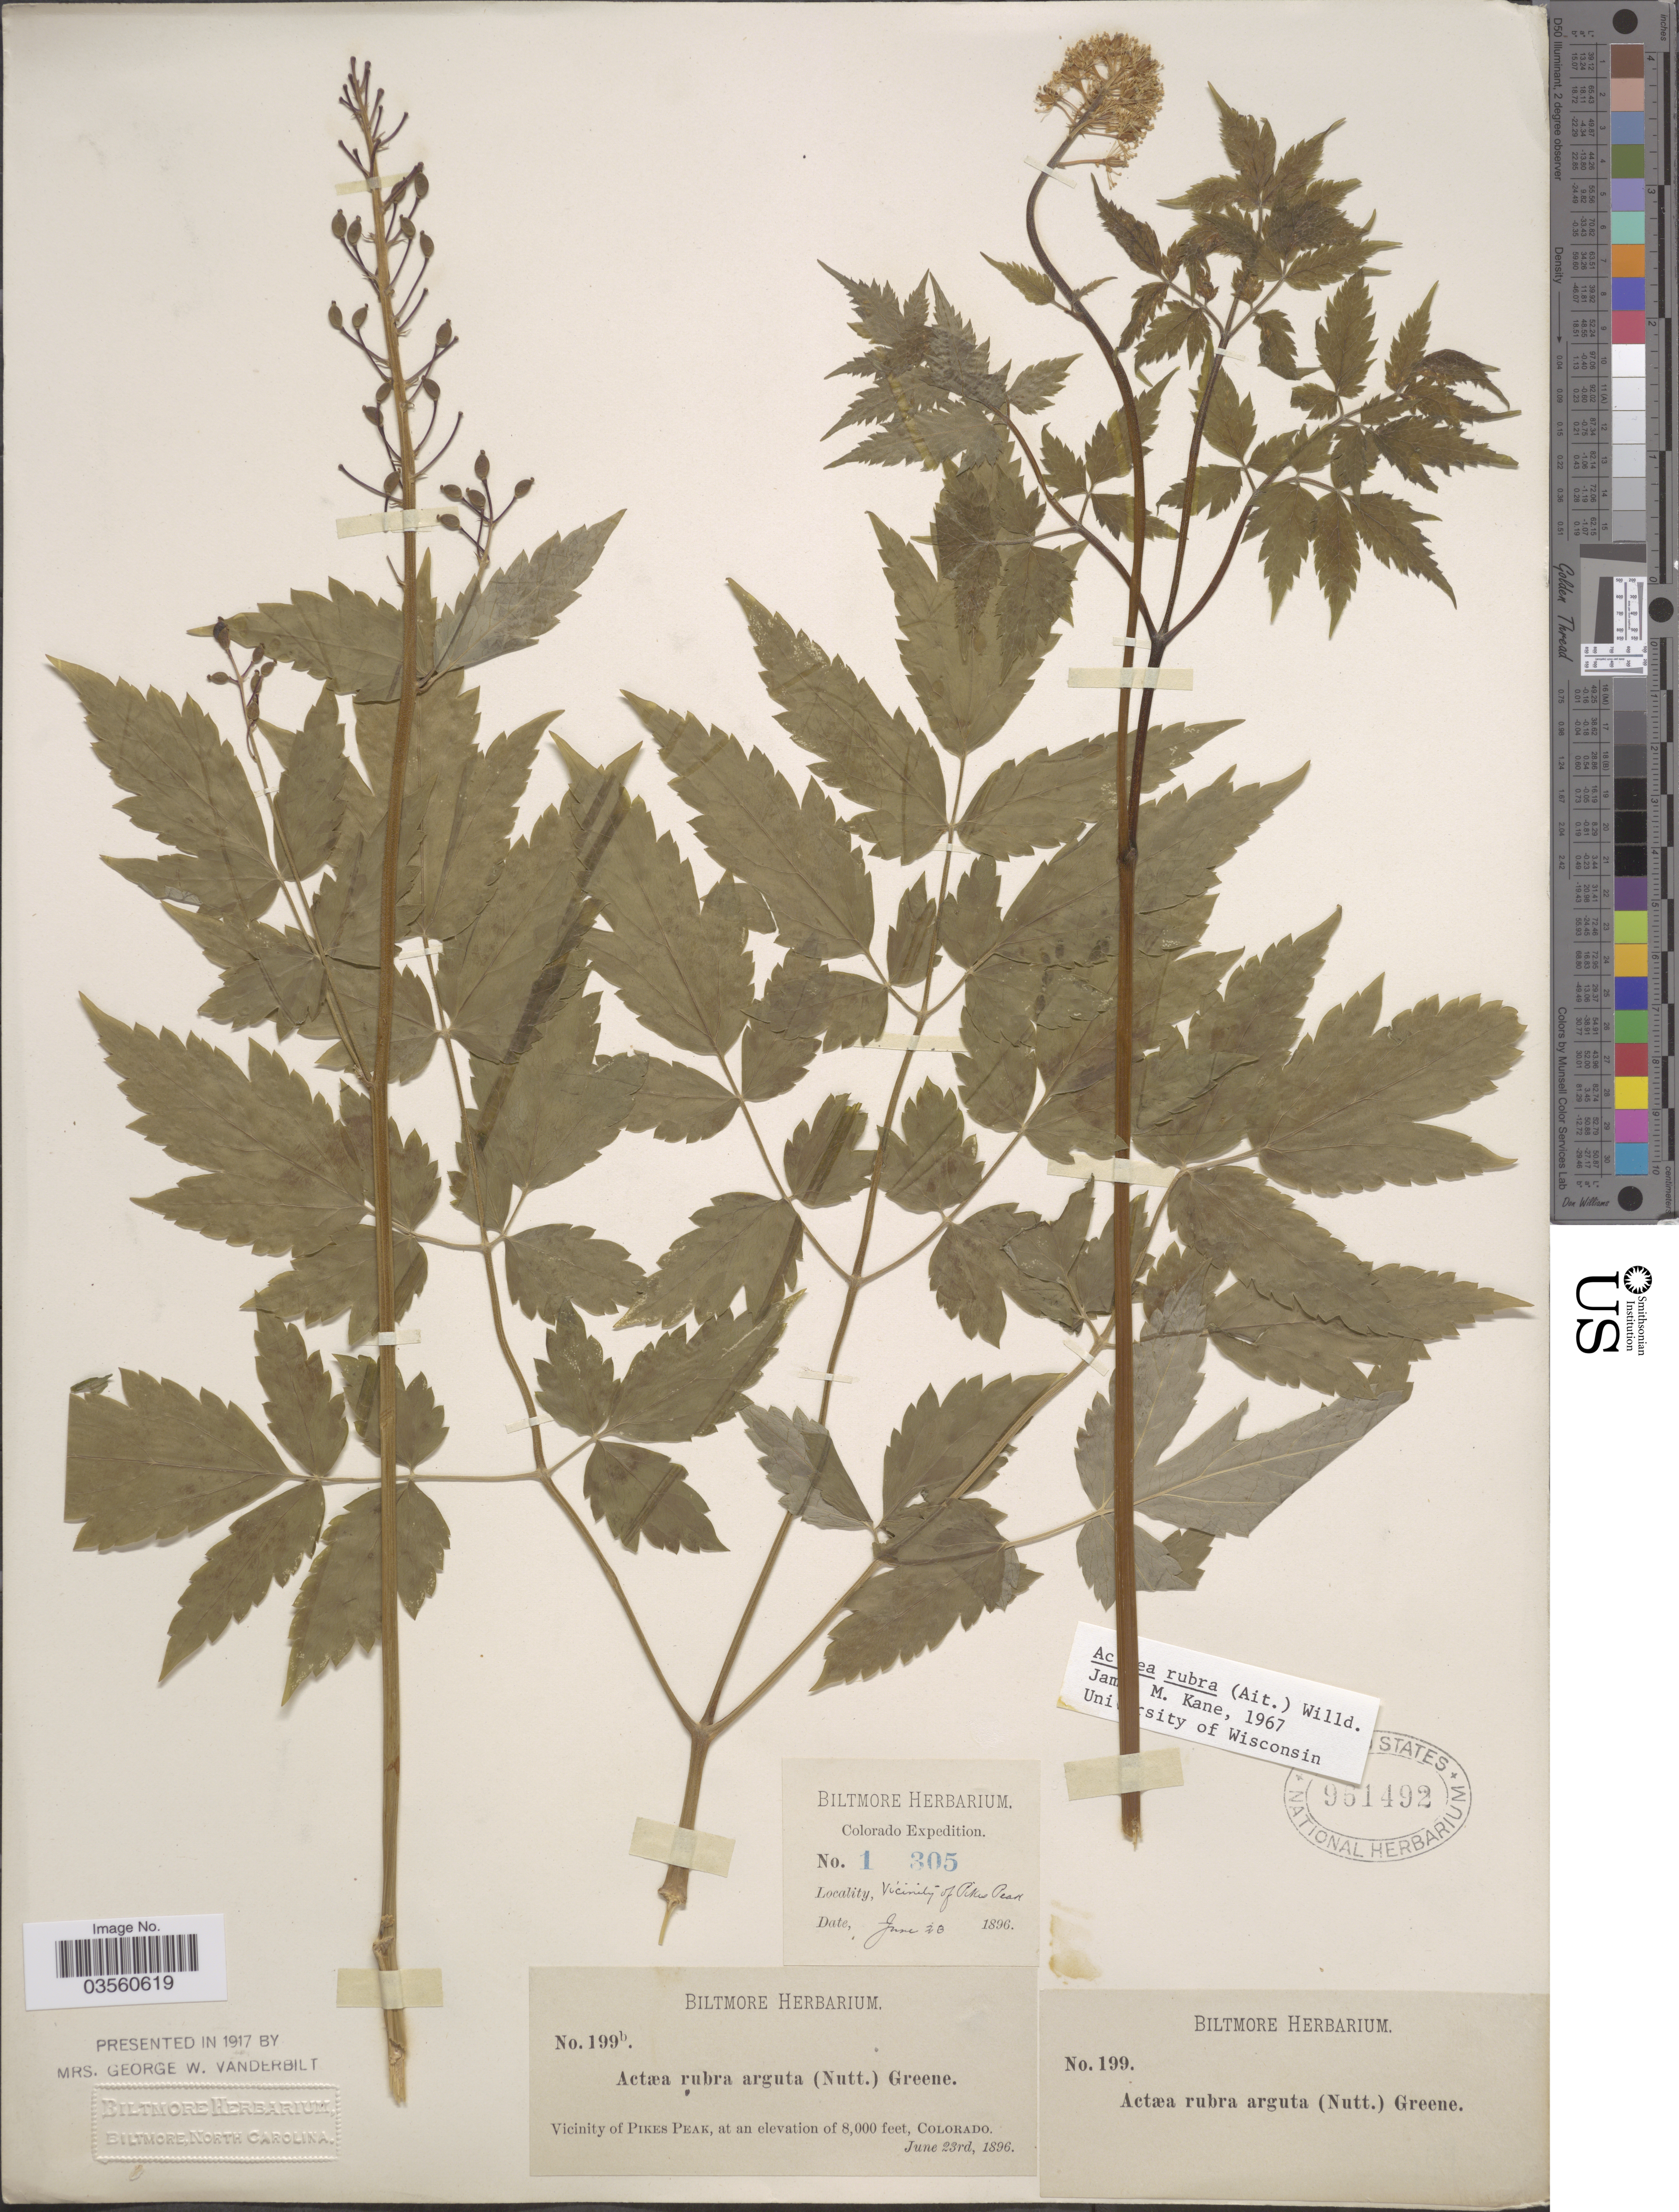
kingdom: Plantae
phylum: Tracheophyta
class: Magnoliopsida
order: Ranunculales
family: Ranunculaceae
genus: Actaea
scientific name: Actaea rubra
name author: (Aiton) Willd.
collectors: ex herb. Biltmore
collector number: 1305/199b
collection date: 1896-06-23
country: United States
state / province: Colorado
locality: Vicinity of Pikes Peak.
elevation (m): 2438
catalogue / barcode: US 961492